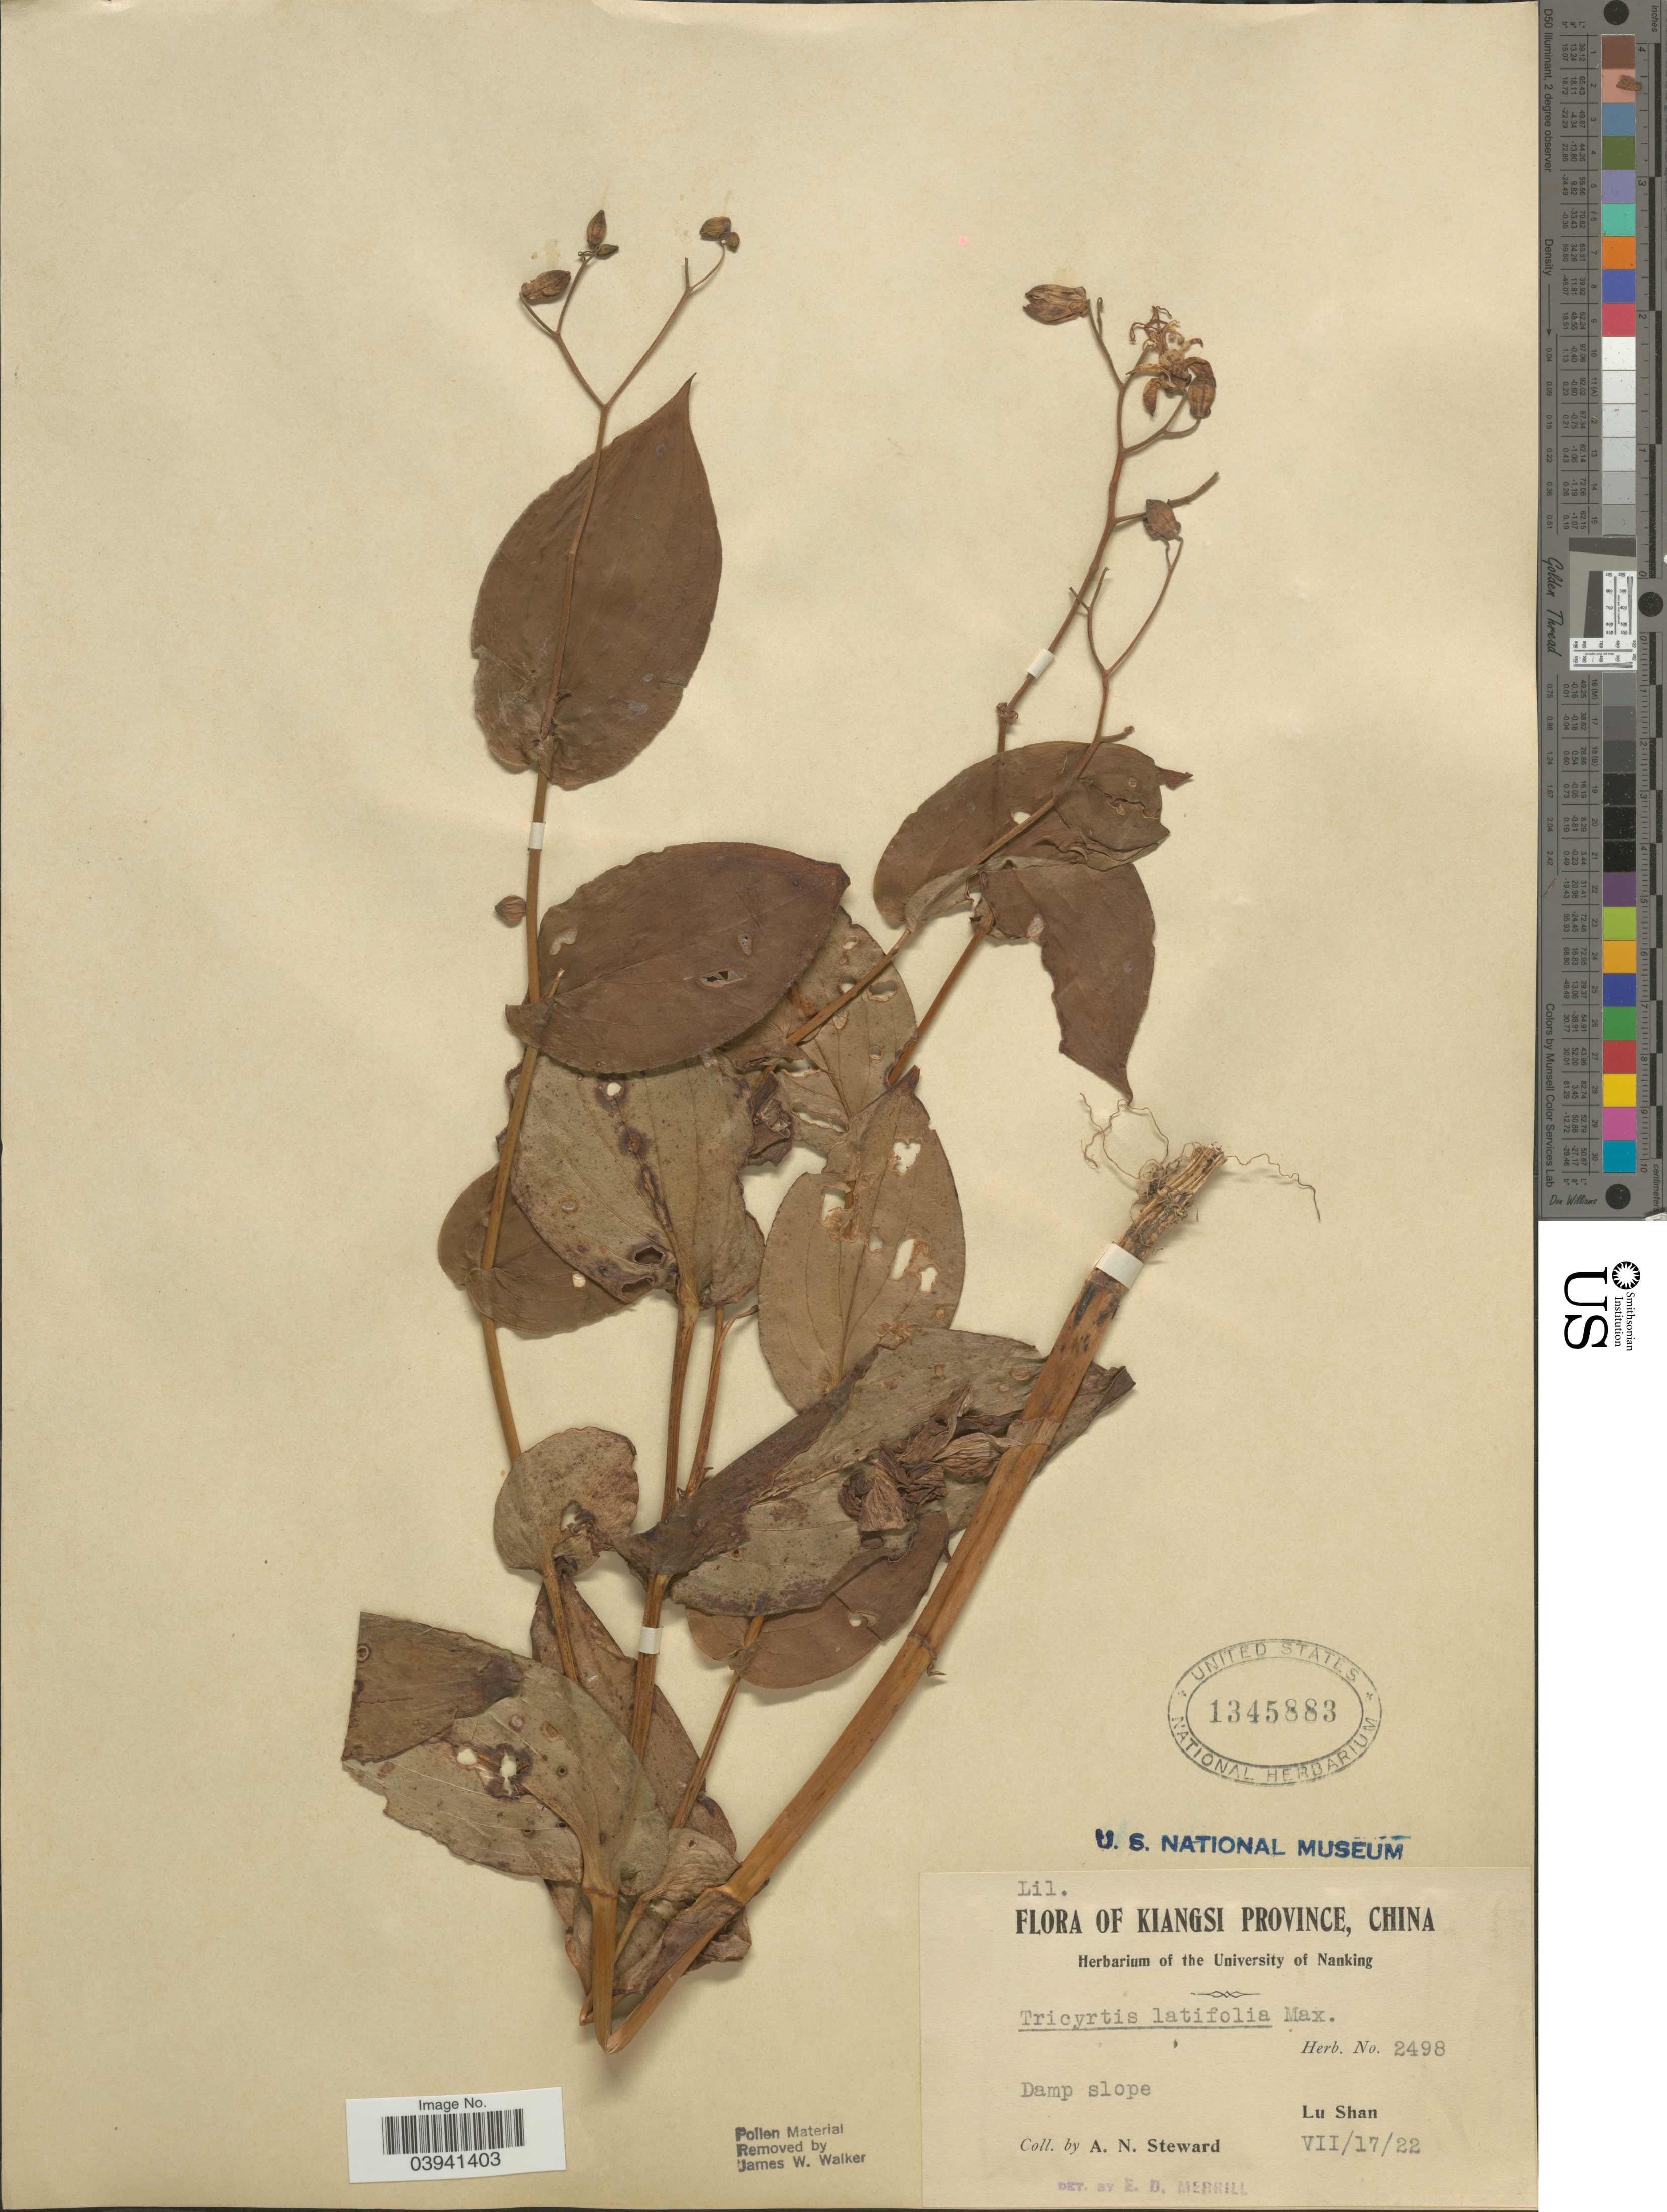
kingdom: Plantae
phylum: Tracheophyta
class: Liliopsida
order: Liliales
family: Liliaceae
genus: Tricyrtis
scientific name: Tricyrtis latifolia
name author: Maxim.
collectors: A. N. Steward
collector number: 2498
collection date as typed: Transcribed d/m/y: 17/7/22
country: China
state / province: Jiangxi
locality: Kiangsi Province. Lu Shan.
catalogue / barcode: US 1345883